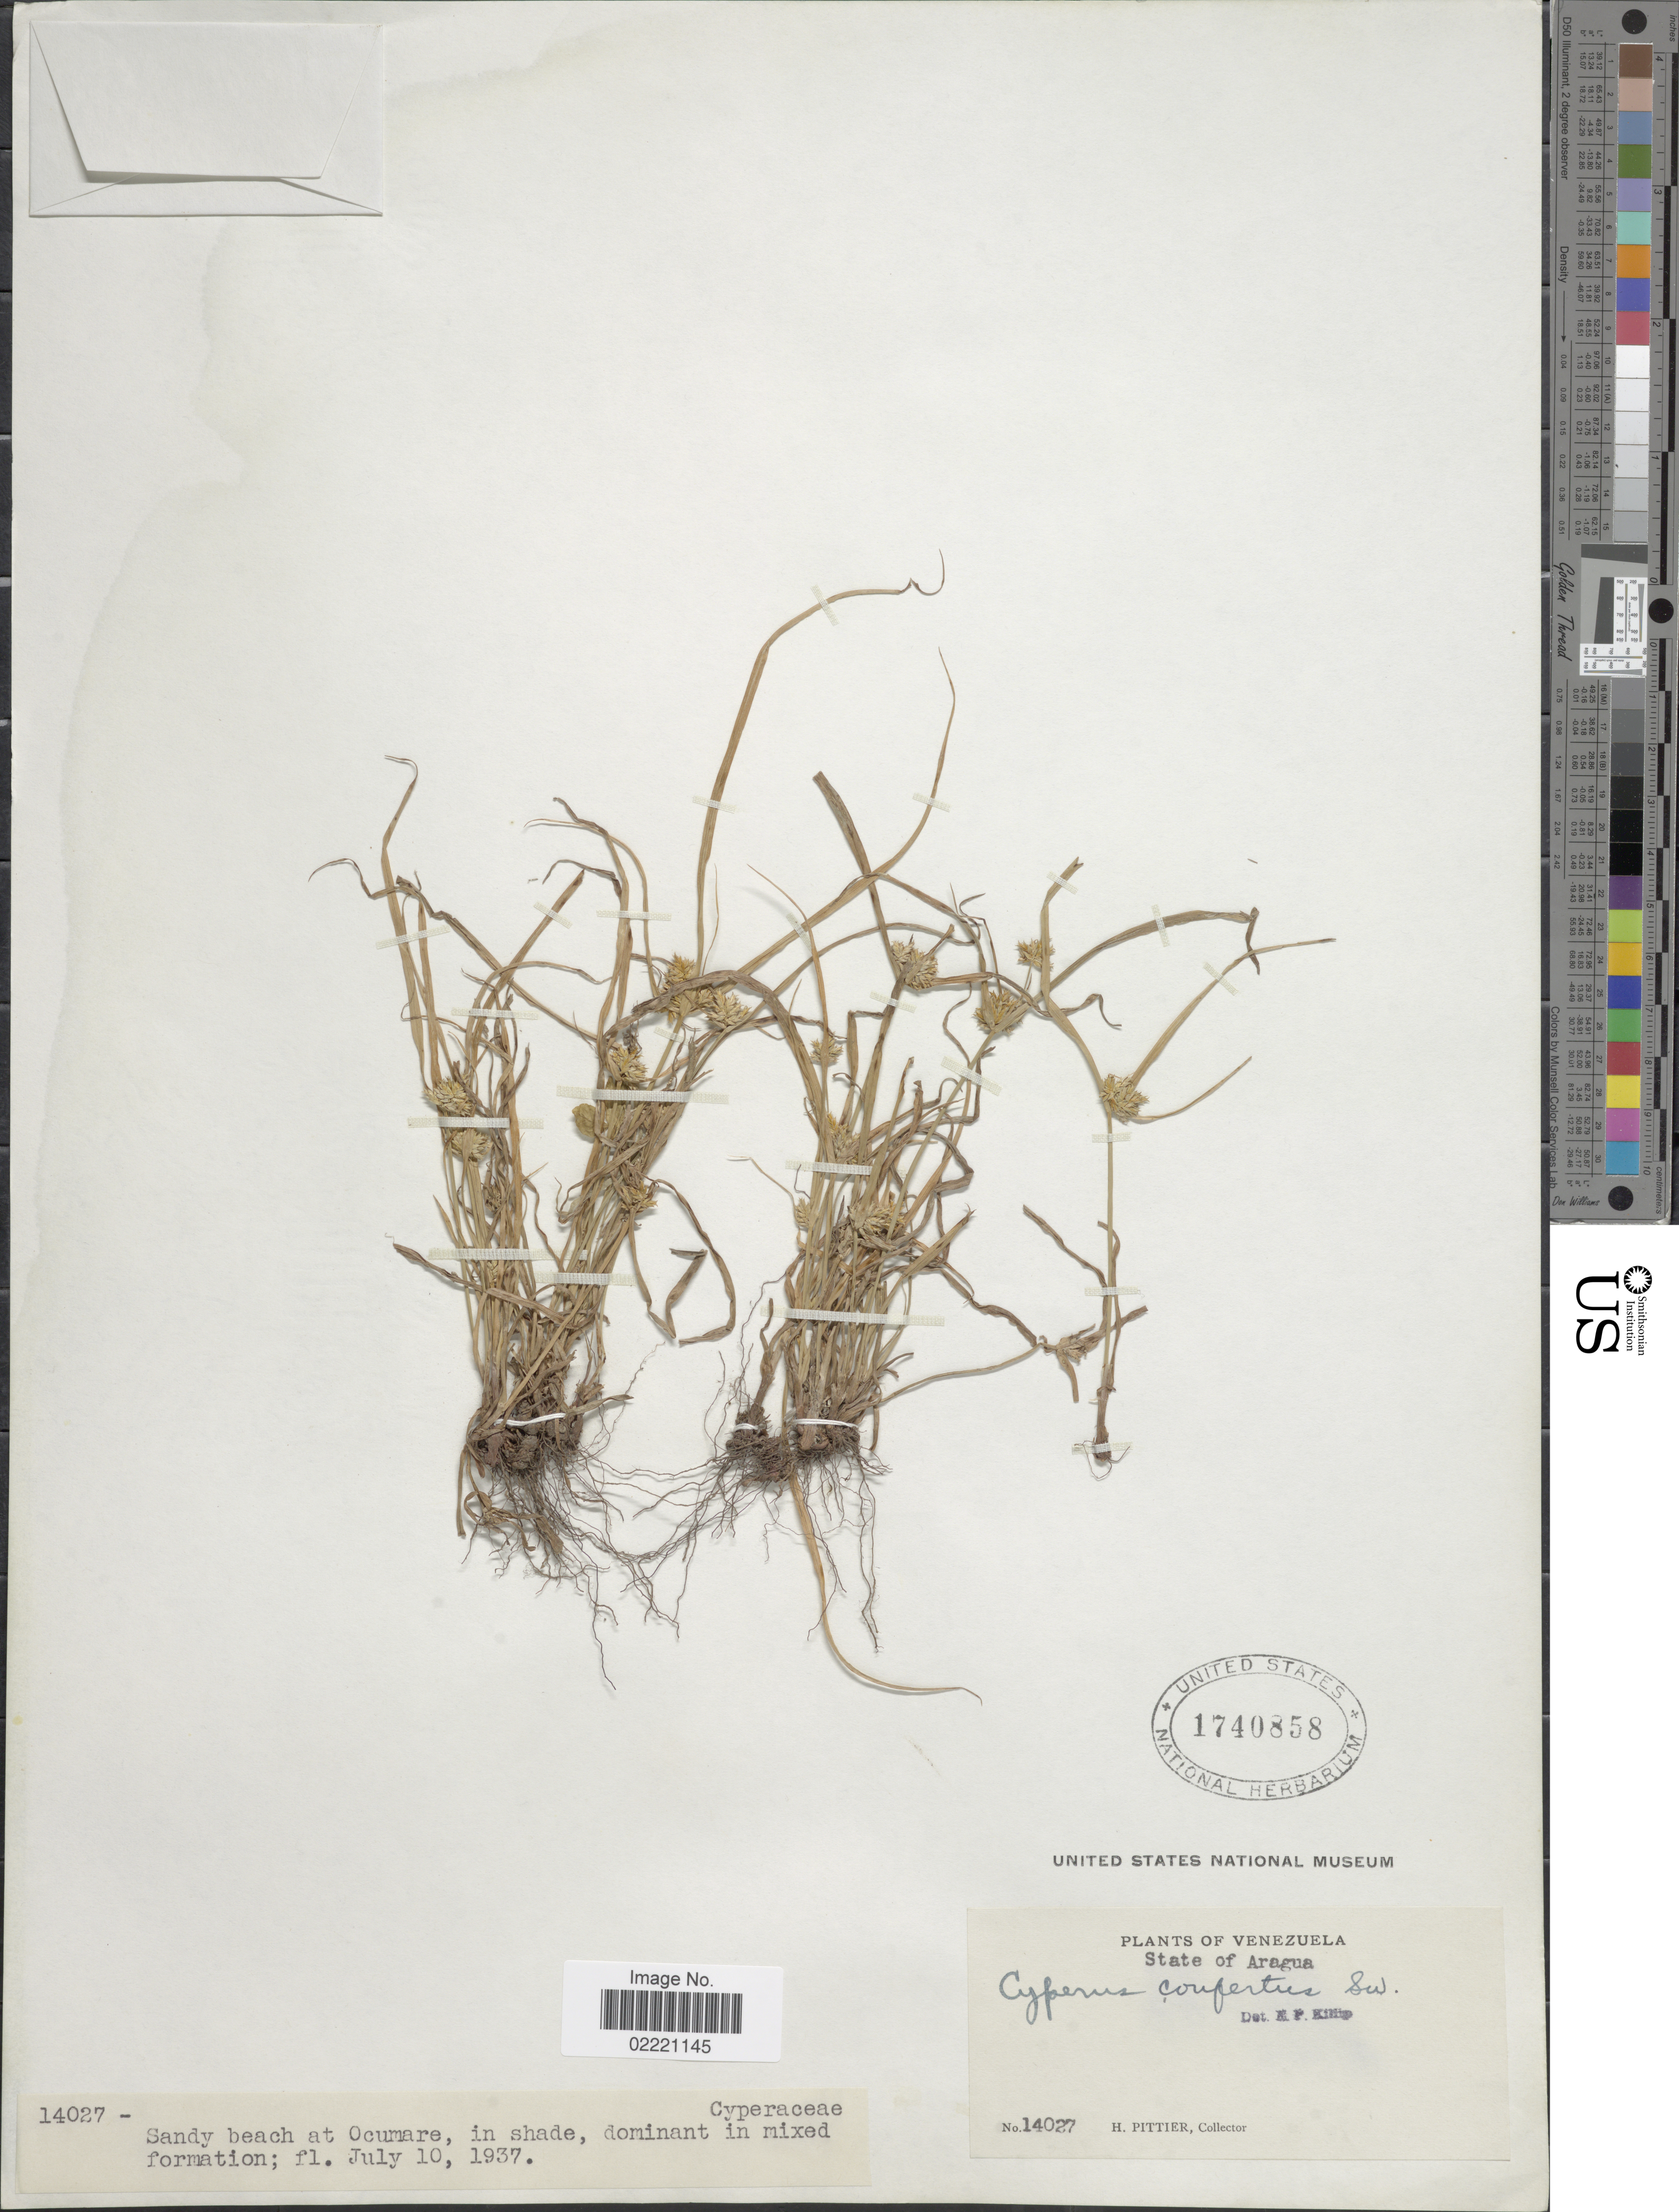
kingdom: Plantae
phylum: Tracheophyta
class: Liliopsida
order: Poales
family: Cyperaceae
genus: Cyperus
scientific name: Cyperus confertus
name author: Sw.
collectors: H. F. Pittier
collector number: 14027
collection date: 1937-07-10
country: Venezuela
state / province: Aragua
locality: Sandy beach at Ocumare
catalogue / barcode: US 1740858